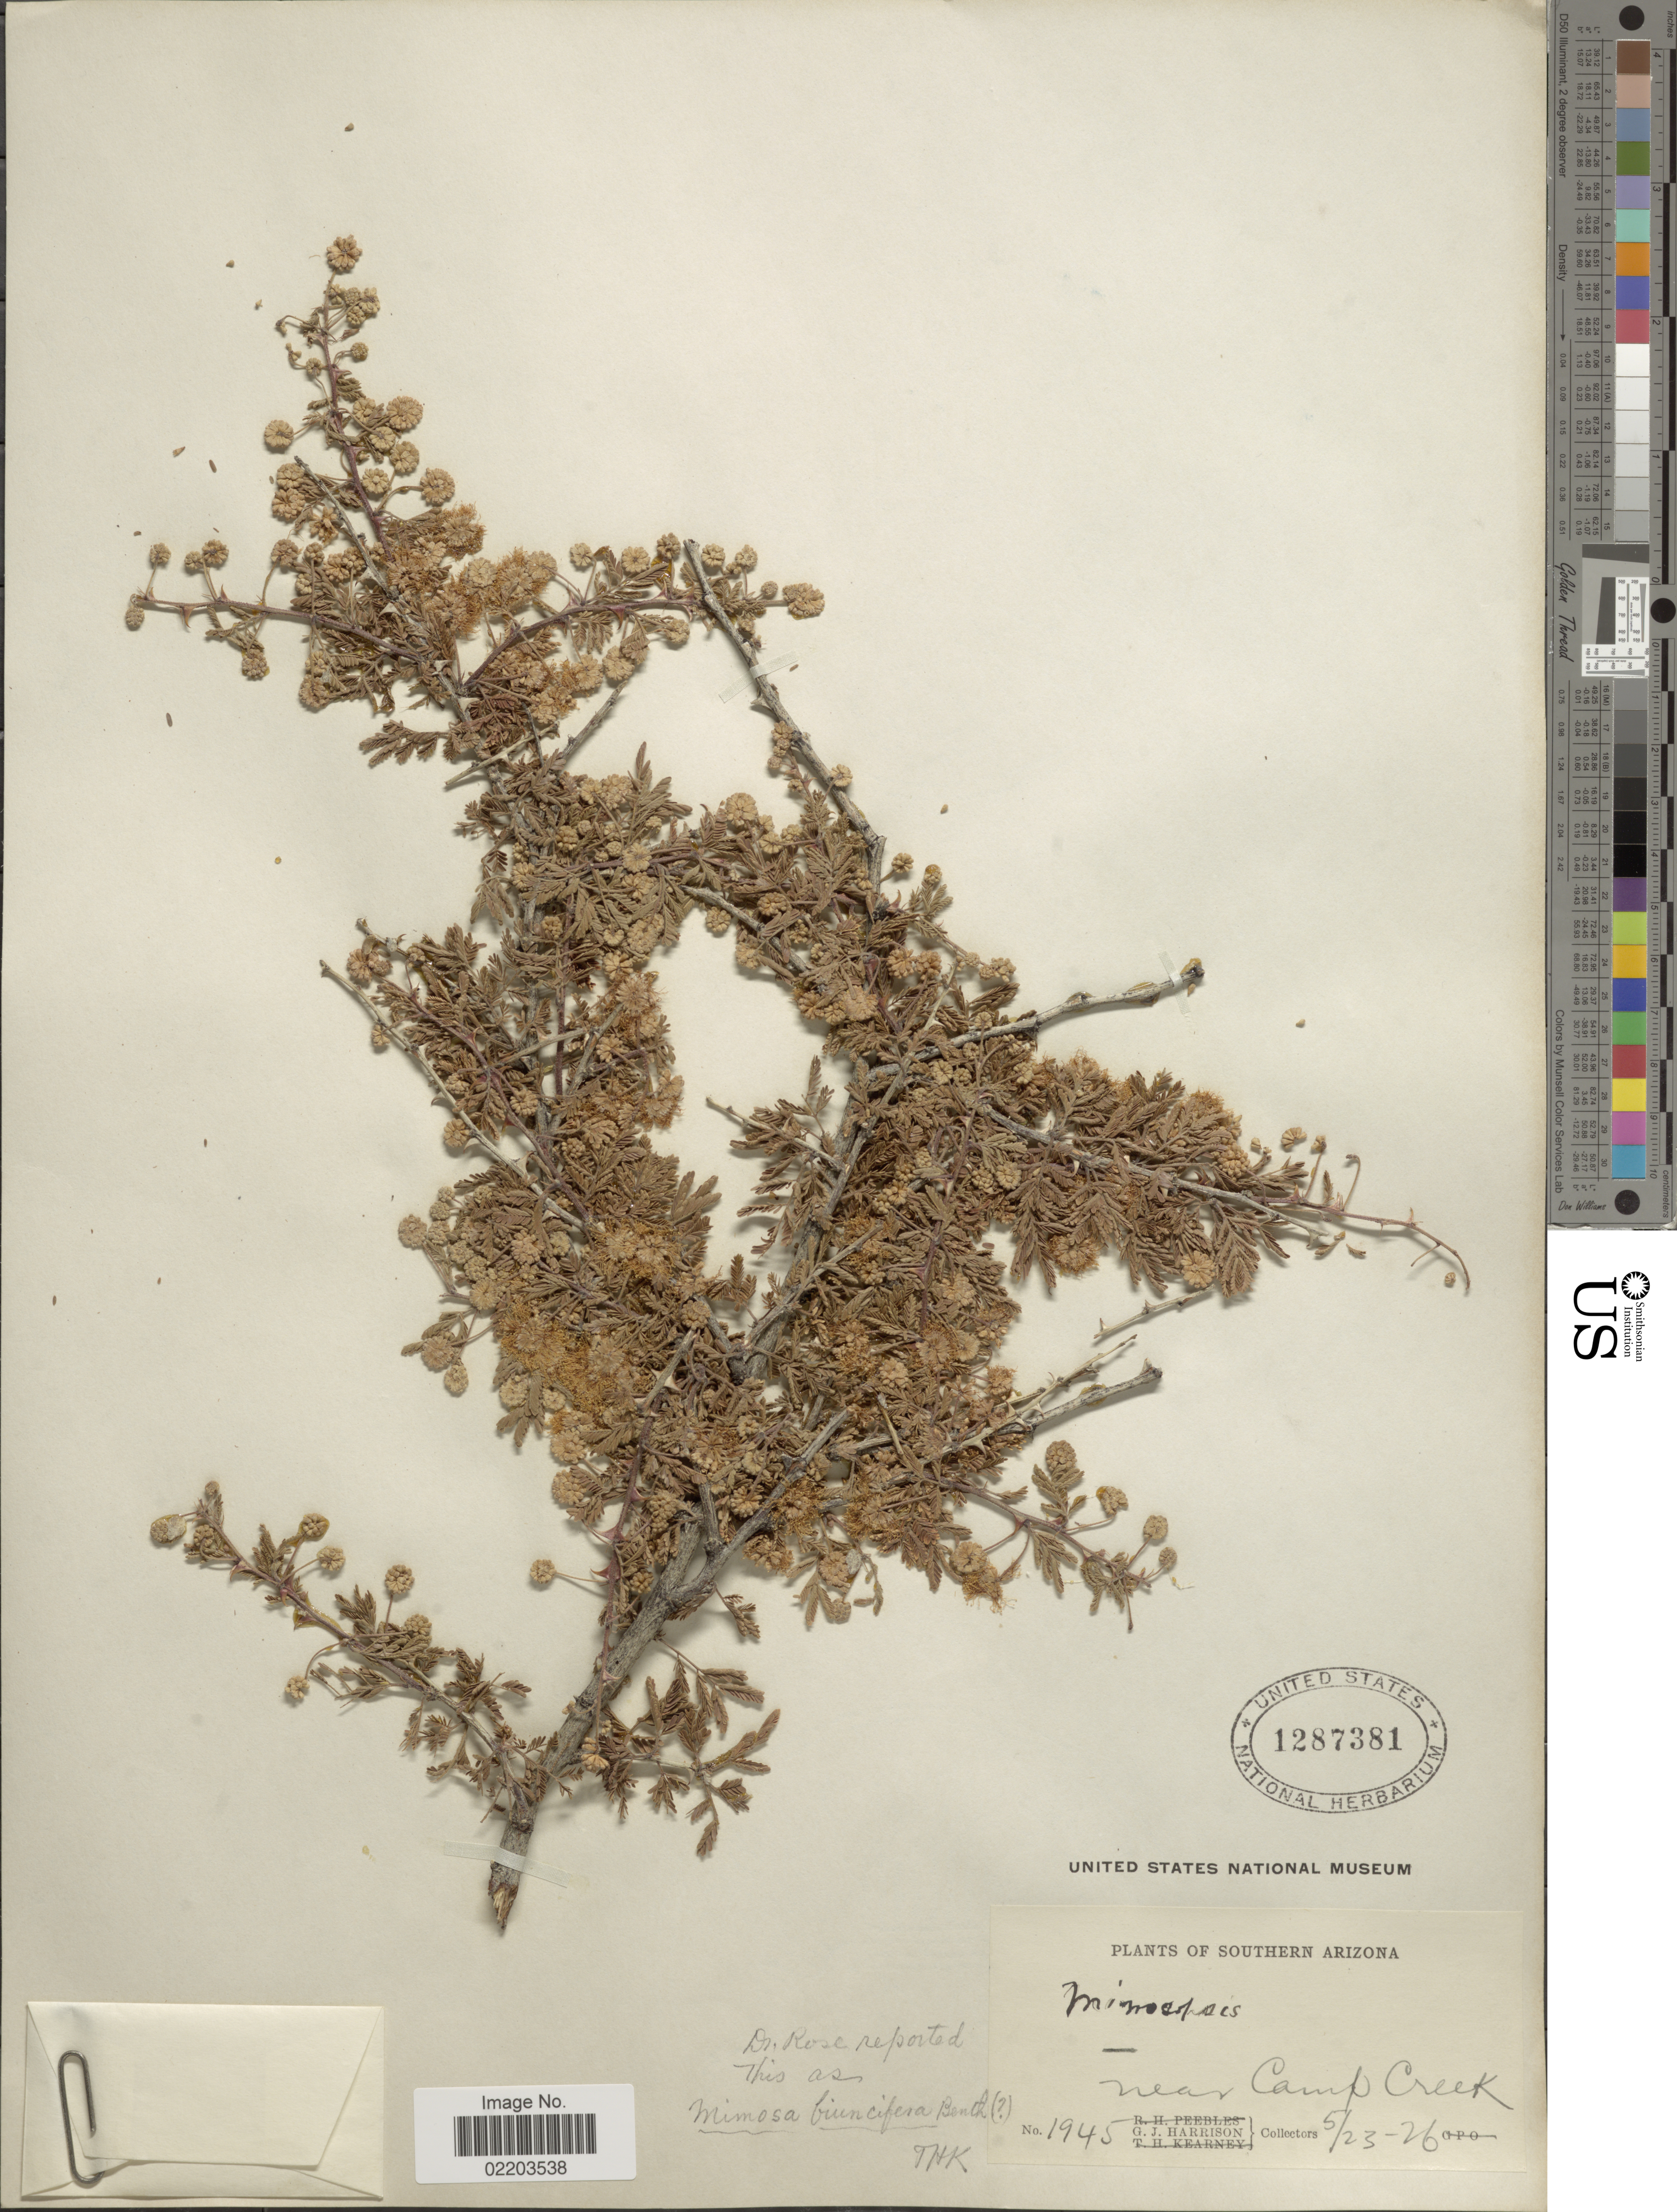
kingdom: Plantae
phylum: Tracheophyta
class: Magnoliopsida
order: Fabales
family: Fabaceae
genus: Mimosa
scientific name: Mimosa biuncifera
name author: Benth.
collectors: G. J. Harrison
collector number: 1945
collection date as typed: Transcribed d/m/y: 23/5/26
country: United States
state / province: Arizona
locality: Southern Arizona, near Camp Creek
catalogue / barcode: US 1287381